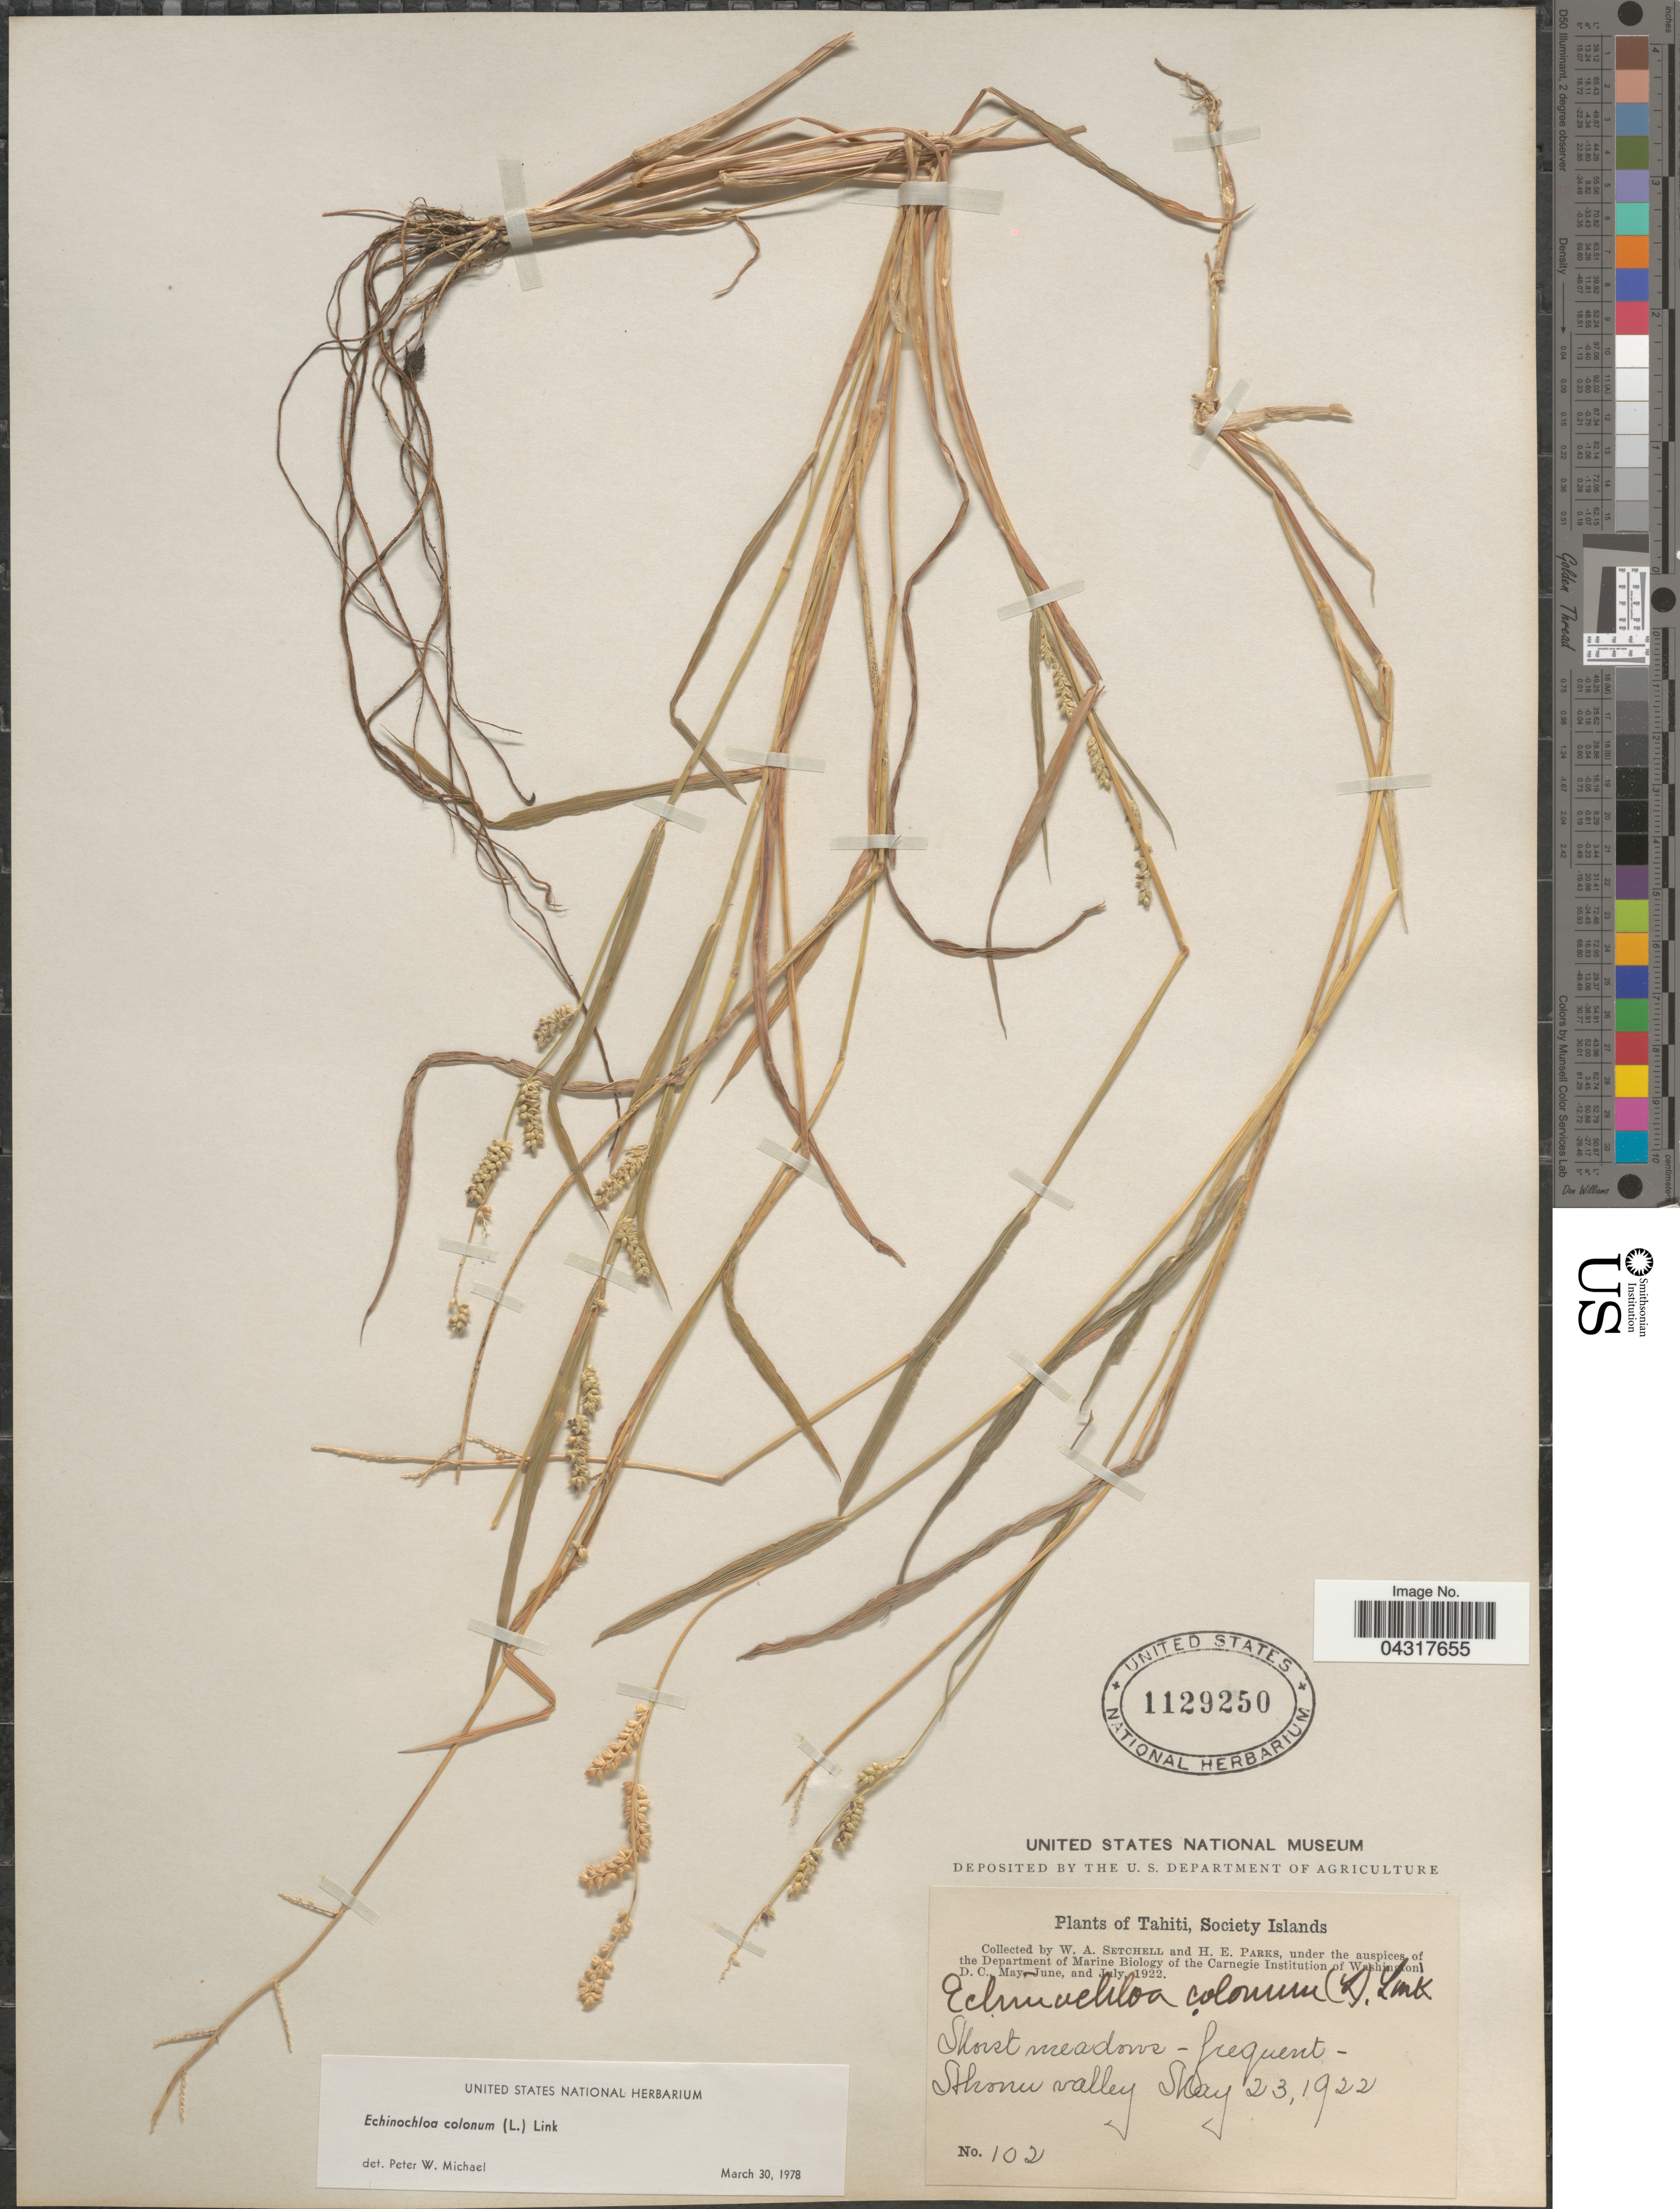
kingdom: Plantae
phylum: Tracheophyta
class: Liliopsida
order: Poales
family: Poaceae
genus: Echinochloa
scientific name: Echinochloa colona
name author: (L.) Link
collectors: W. Setchell & H. E. Parks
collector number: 102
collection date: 1922-05-23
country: French Polynesia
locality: Tahiti, Society Islands. Ahonu valley.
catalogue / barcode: US 1129250